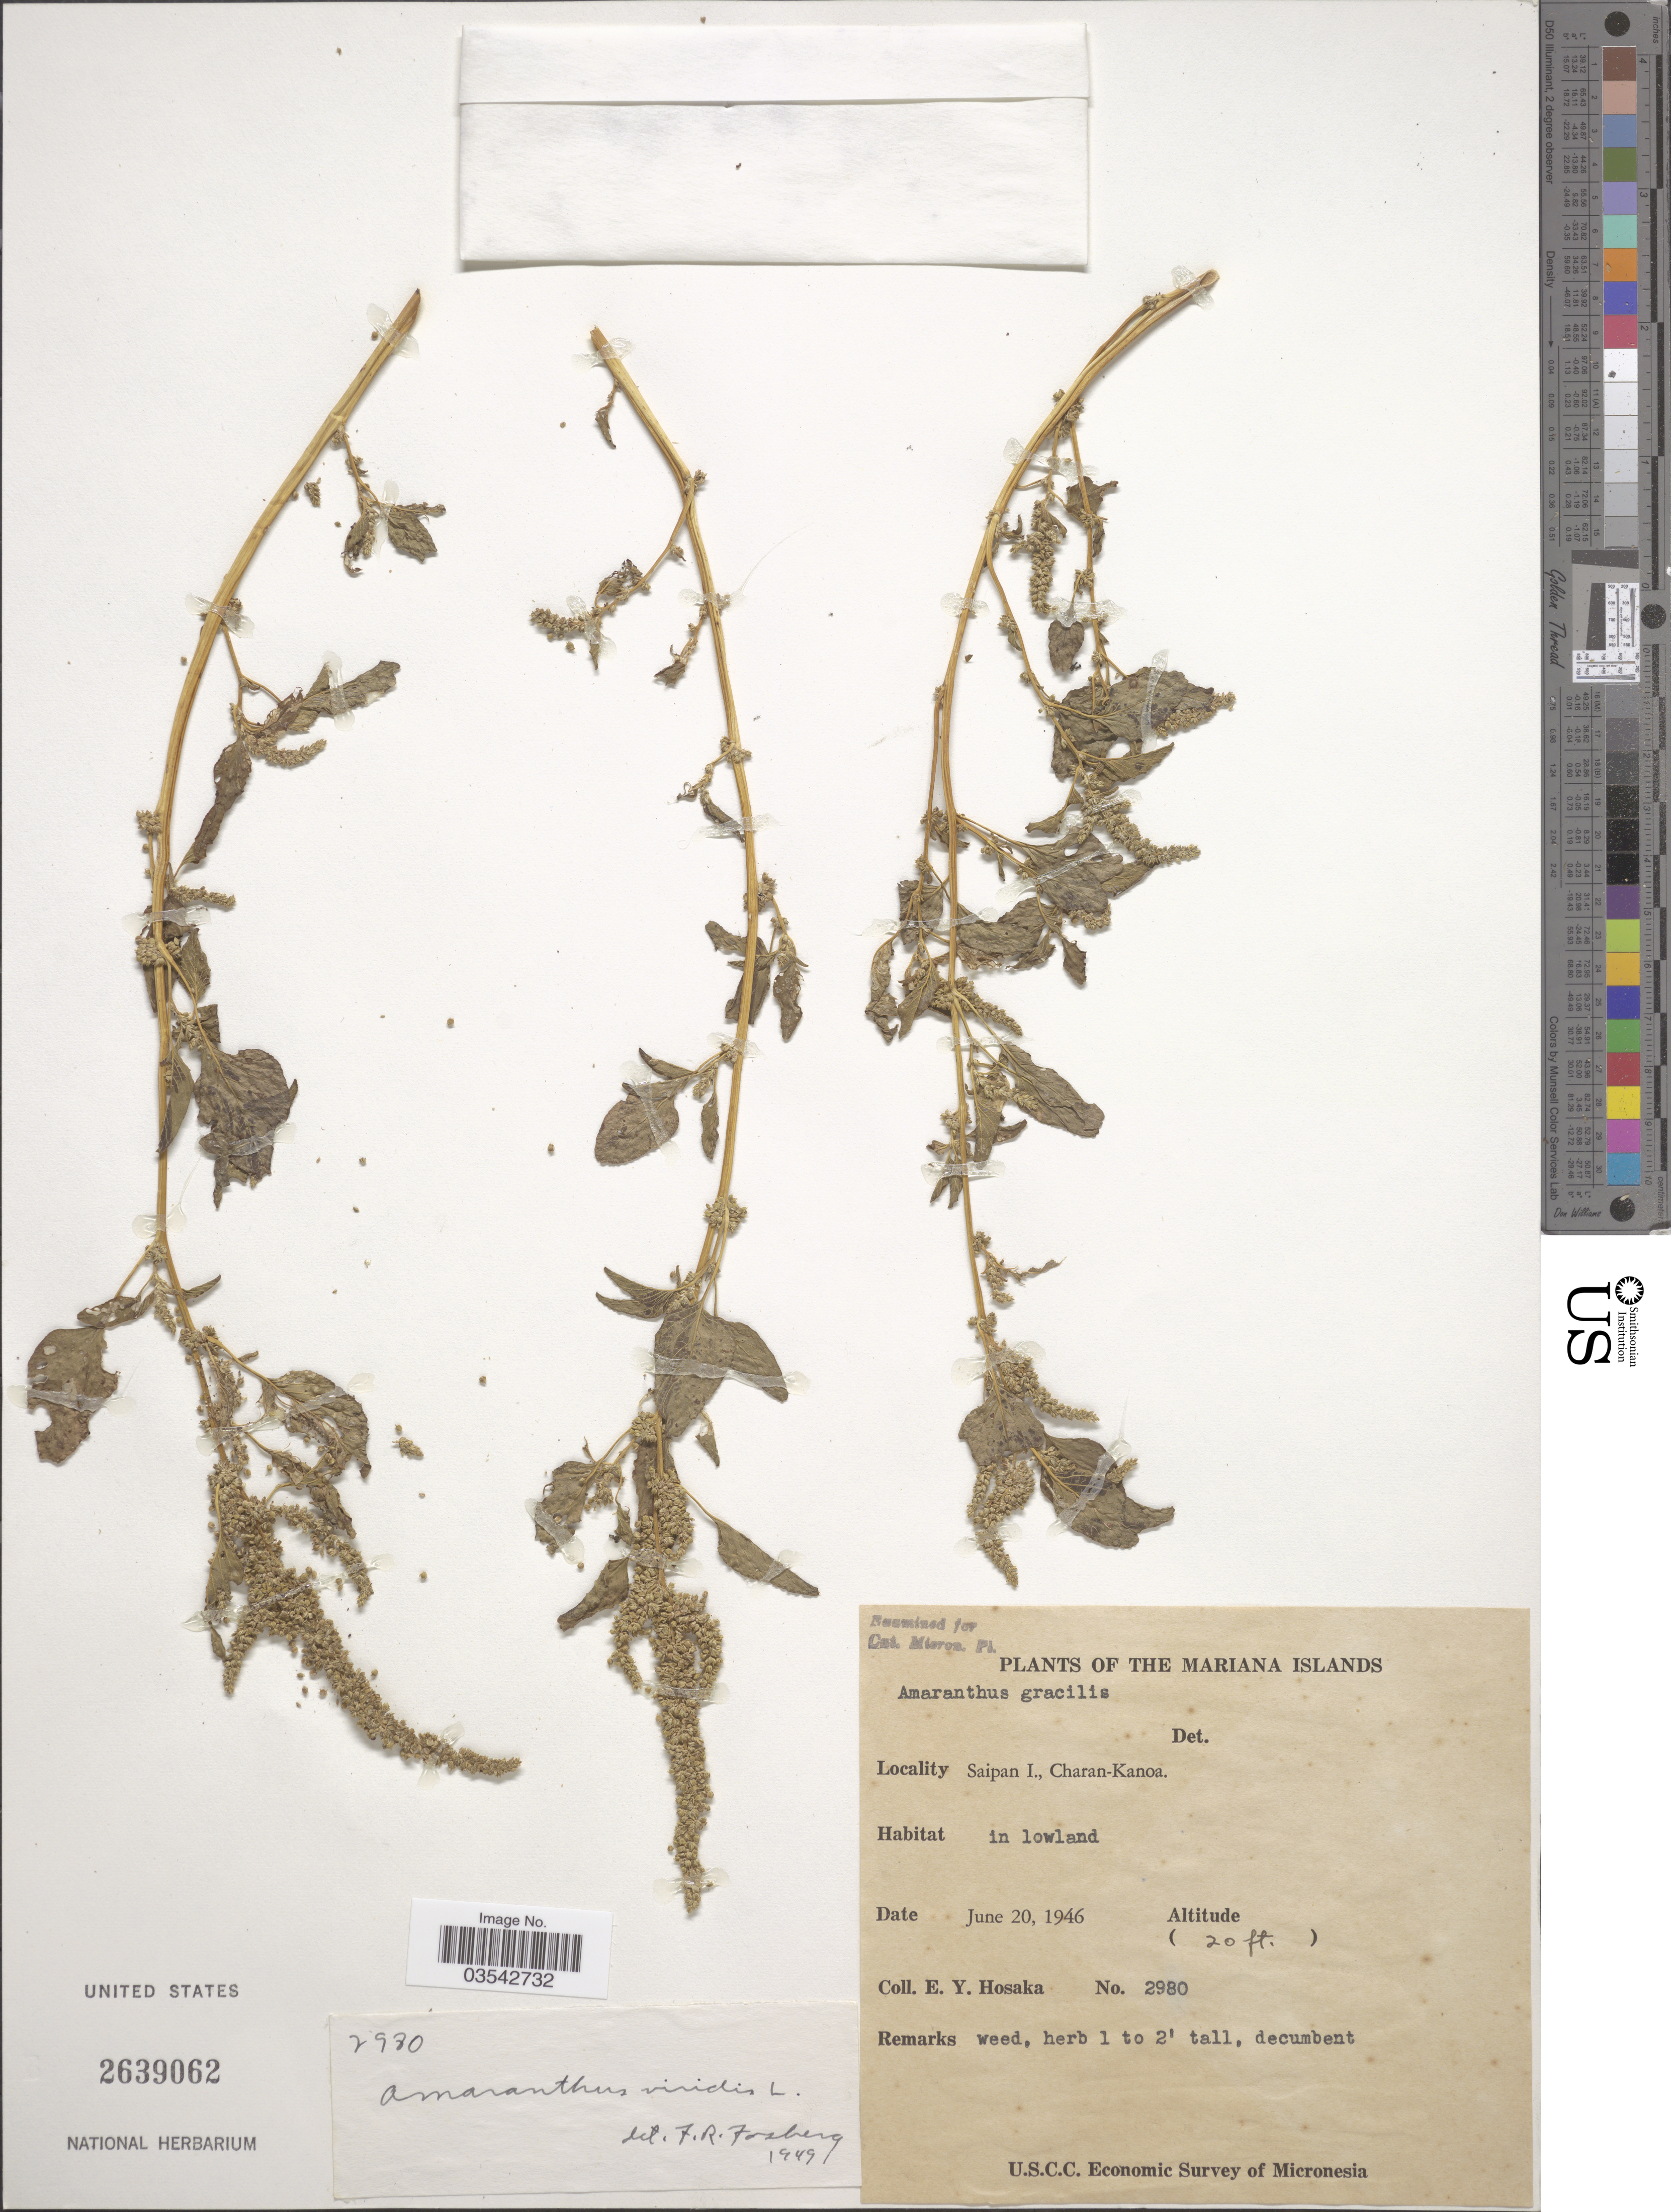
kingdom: Plantae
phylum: Tracheophyta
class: Magnoliopsida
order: Caryophyllales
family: Amaranthaceae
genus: Amaranthus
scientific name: Amaranthus viridis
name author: L.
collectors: E. Y. Hosaka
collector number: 2980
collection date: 1946-06-20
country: Northern Mariana Islands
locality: The Mariana Islands. Saipan I., Charan-Kanoa.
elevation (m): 6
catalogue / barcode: US 2639062